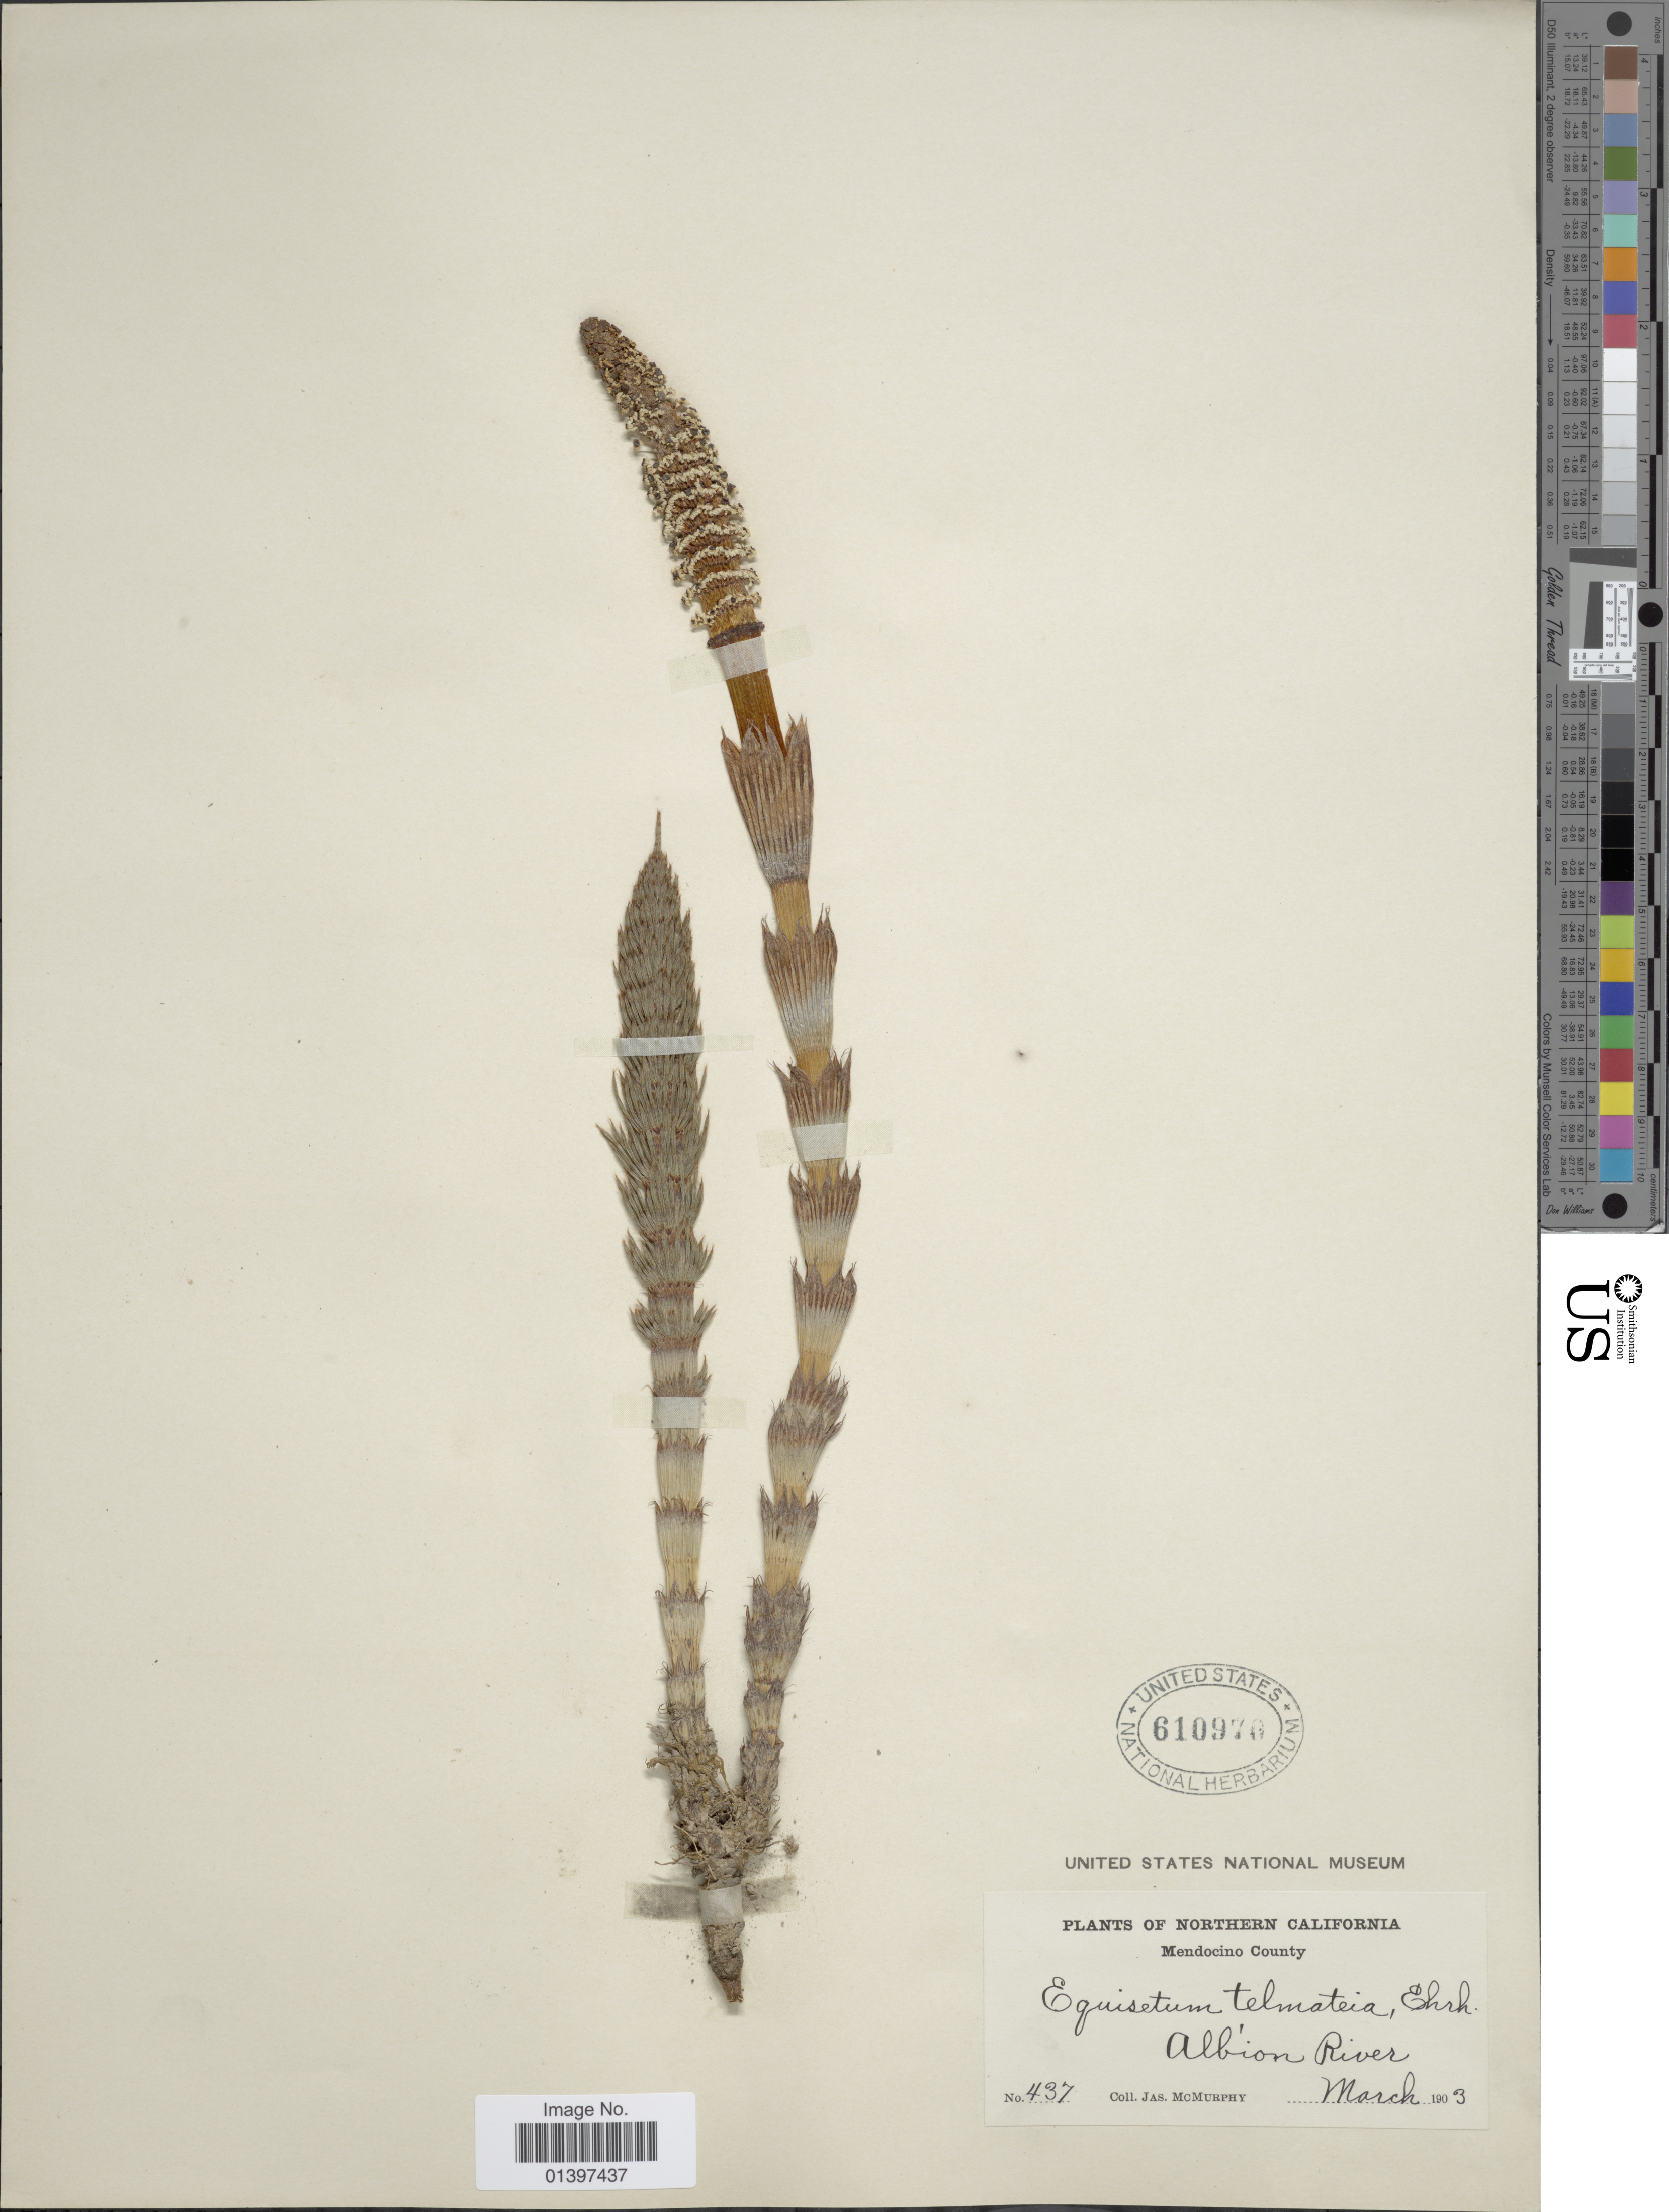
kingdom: Plantae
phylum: Tracheophyta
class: Polypodiopsida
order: Equisetales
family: Equisetaceae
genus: Equisetum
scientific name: Equisetum telmateia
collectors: J. McMurphy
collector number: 437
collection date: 1903-03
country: United States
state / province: California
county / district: Mendocino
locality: Northern California, Mendocino County, Albion River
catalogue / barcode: US 610970